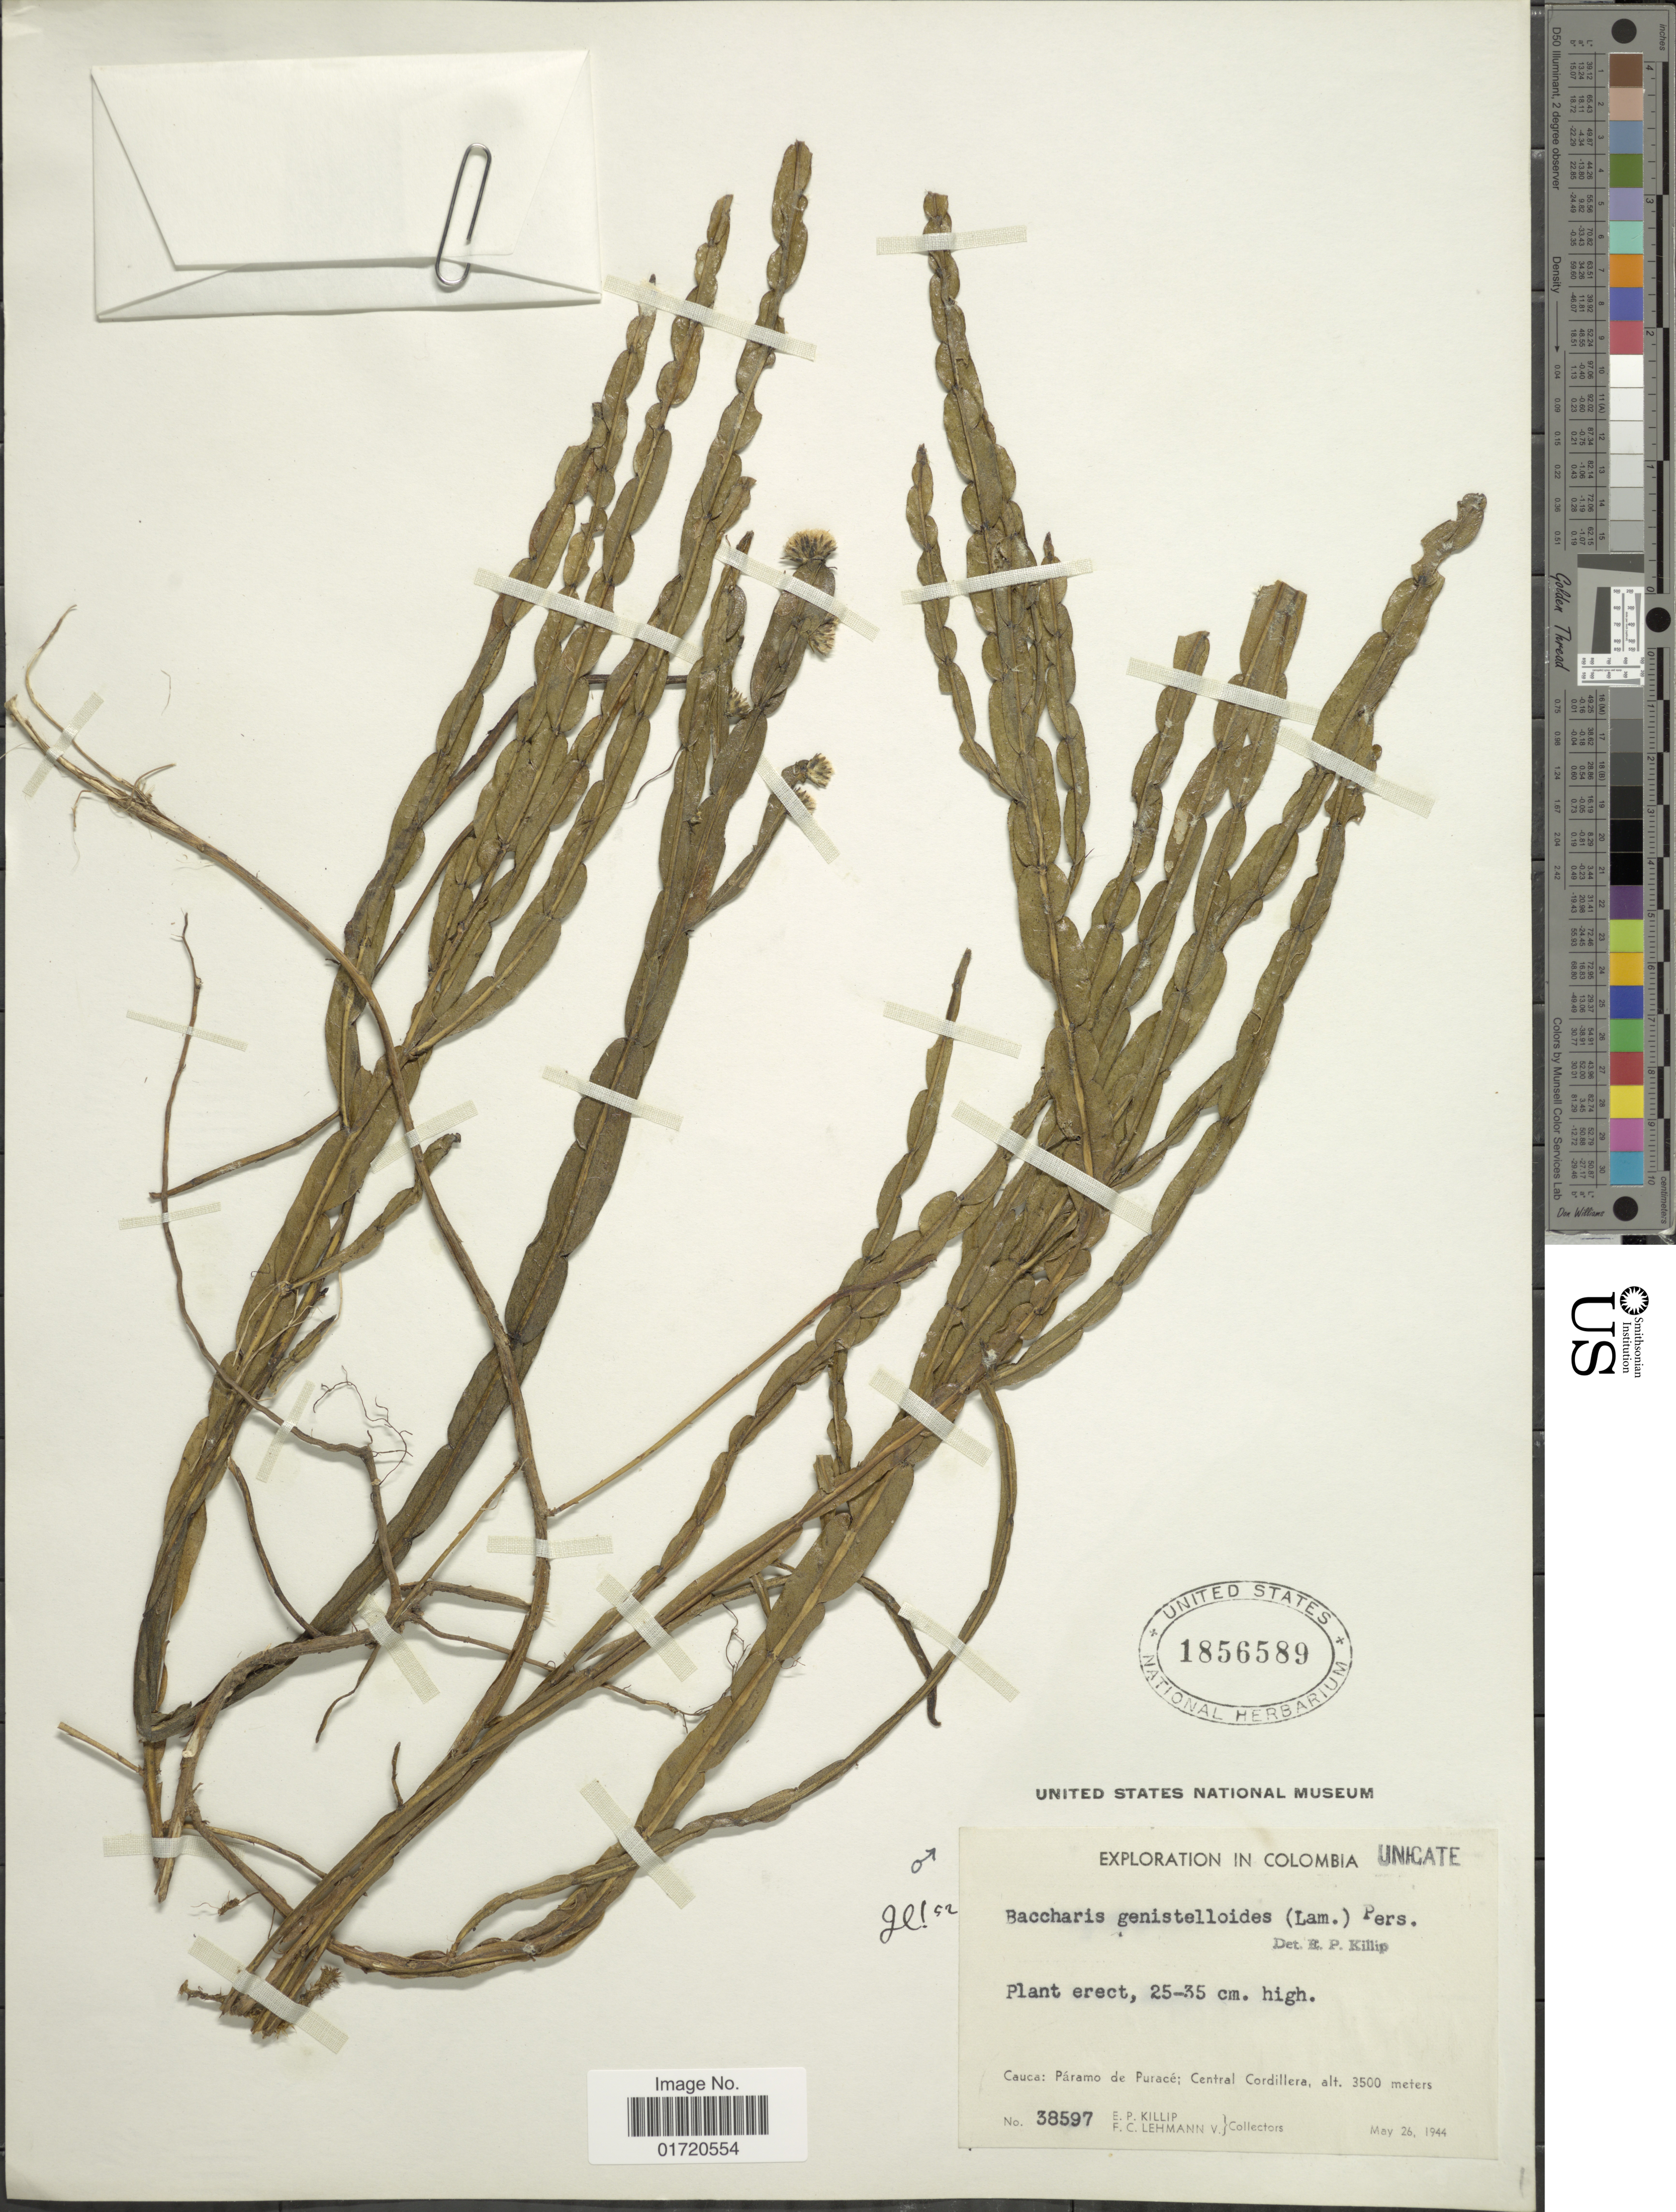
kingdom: Plantae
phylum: Tracheophyta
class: Magnoliopsida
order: Asterales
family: Asteraceae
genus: Baccharis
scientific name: Baccharis genistelloides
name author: (Lam.) Pers.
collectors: E. P. Killip & F. C. Lehmann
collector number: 38597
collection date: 1944-05-26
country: Colombia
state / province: Cauca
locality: Páramo de Puracé; Central Cordillera.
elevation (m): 3500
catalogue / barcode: US 1856589